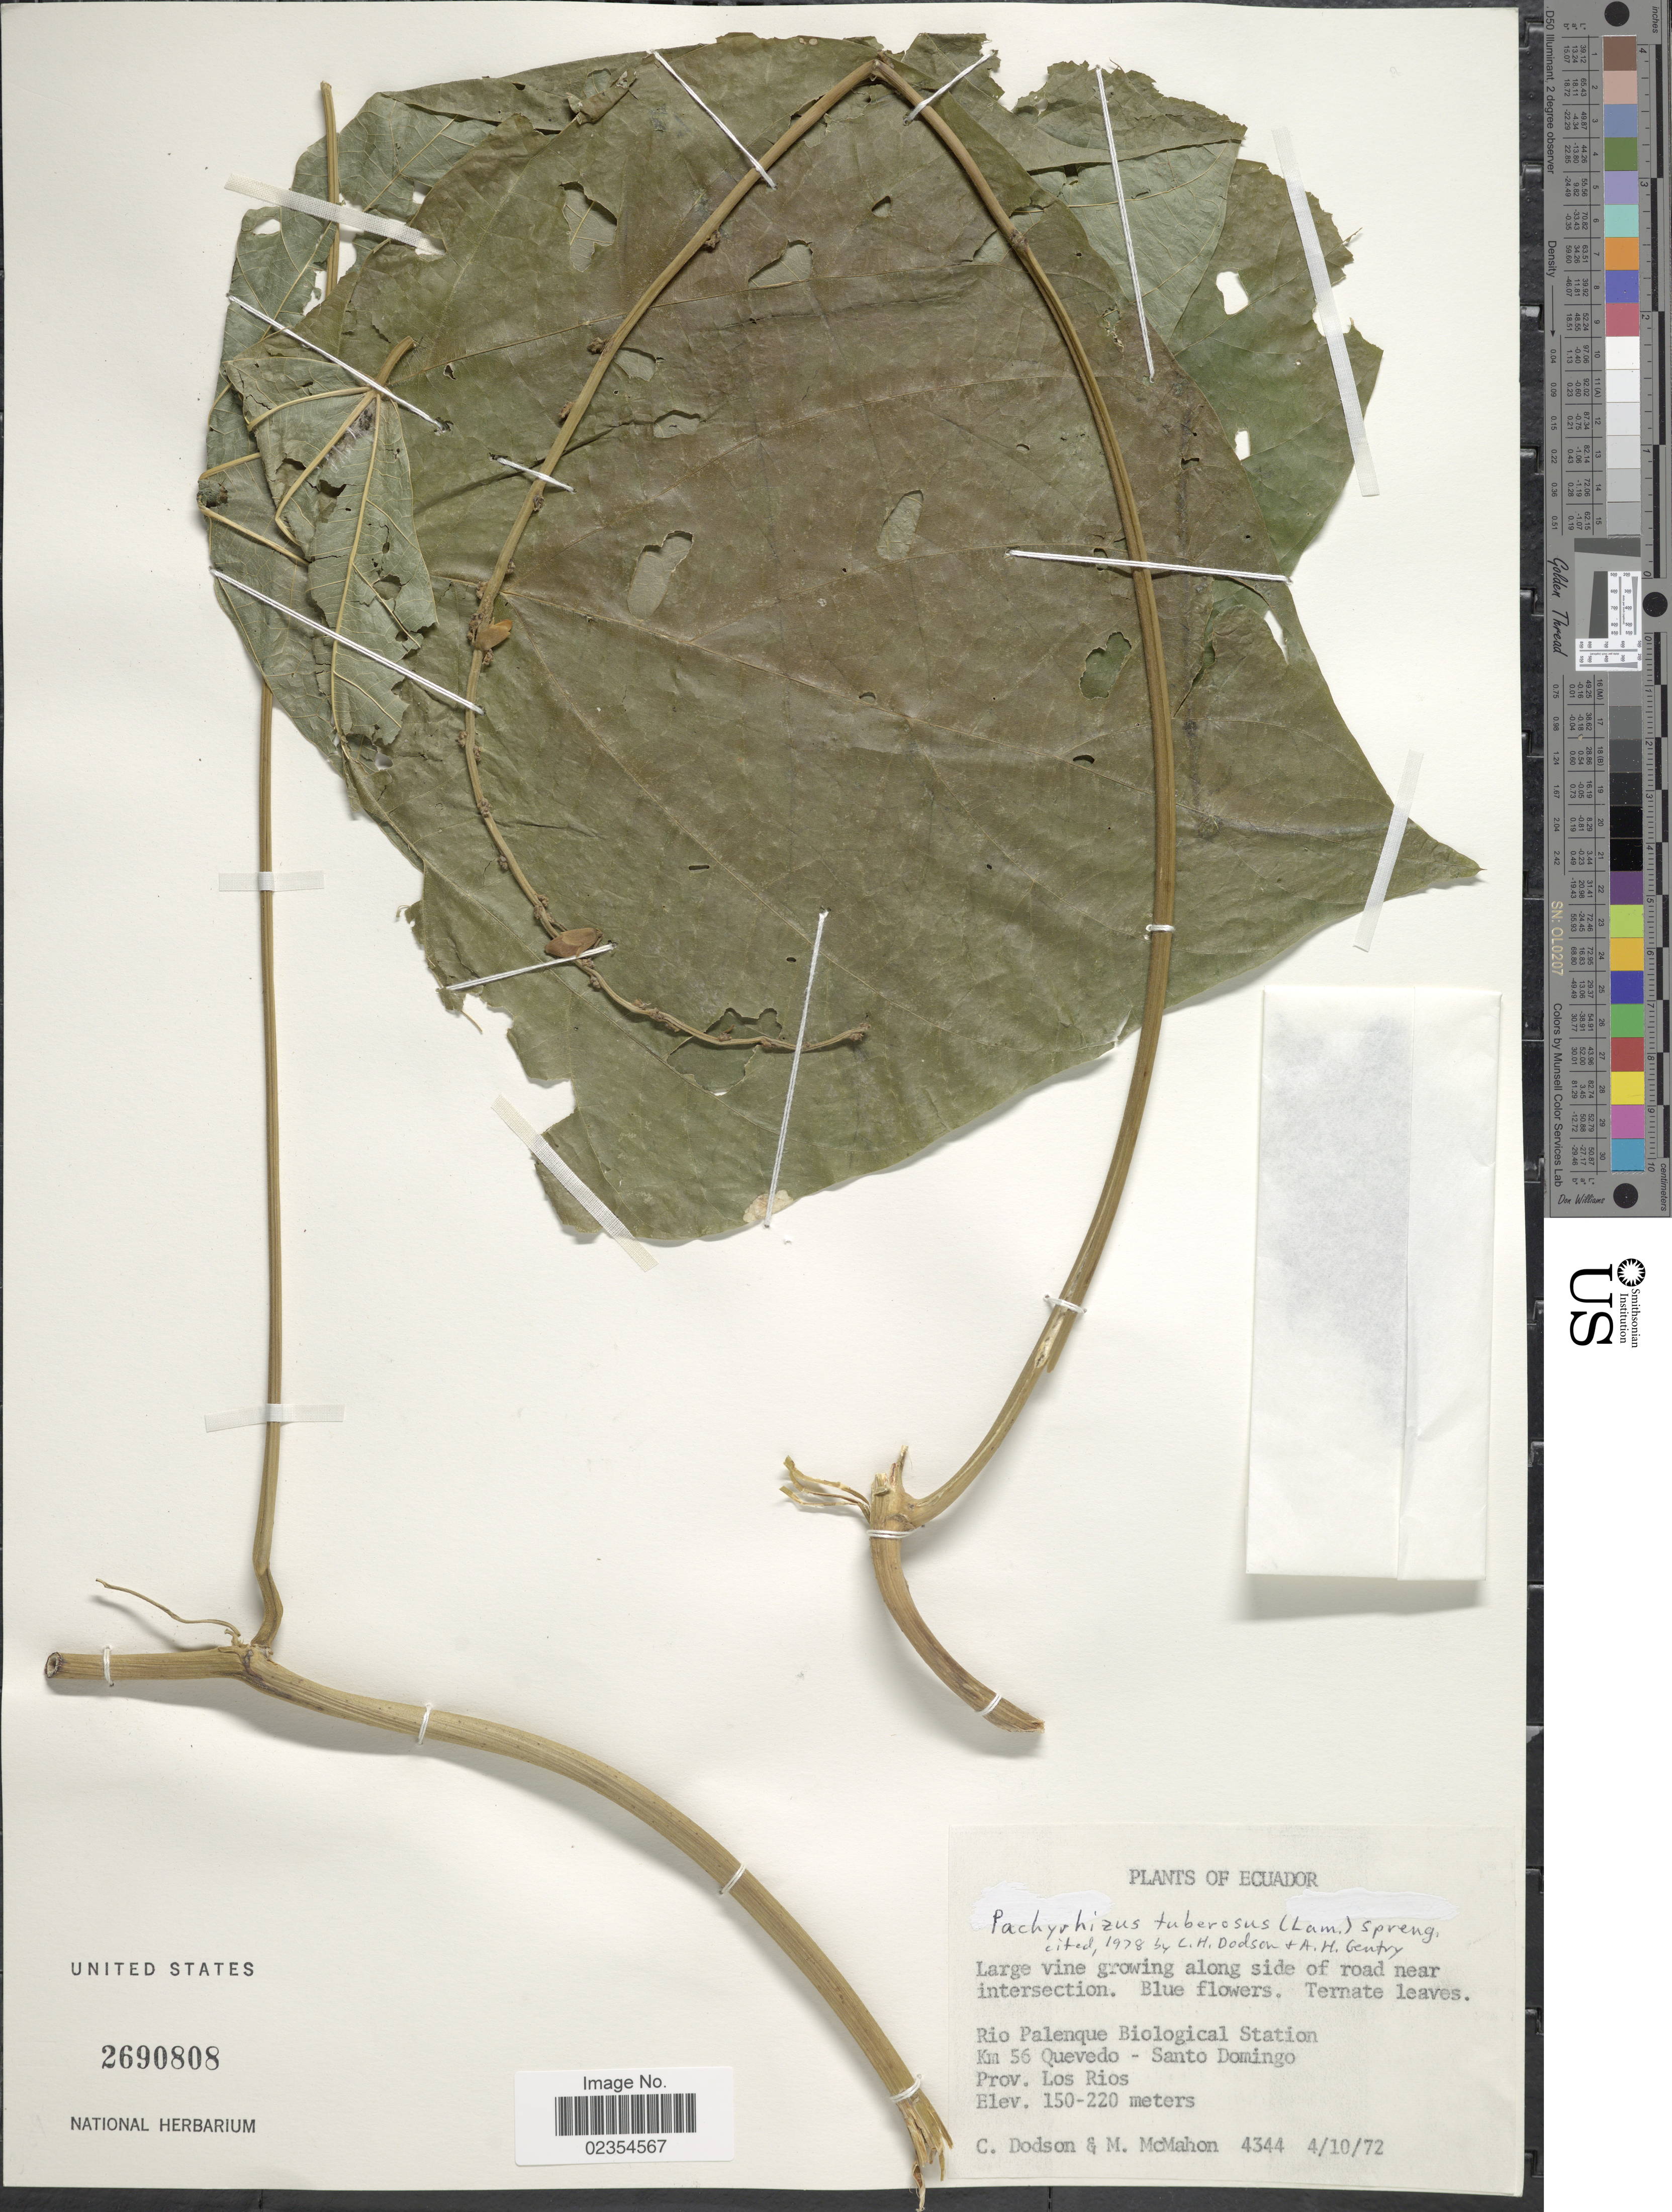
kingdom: Plantae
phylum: Tracheophyta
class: Magnoliopsida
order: Fabales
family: Fabaceae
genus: Pachyrhizus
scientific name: Pachyrhizus tuberosus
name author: (Lam.) Spreng.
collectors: C. Dodson & M. McMahon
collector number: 4344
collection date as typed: Transcribed d/m/y: 4/10/72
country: Ecuador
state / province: Los Ríos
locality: Rio Palenque Biological Station km 56 Quevedo - Santo Domingo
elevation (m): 150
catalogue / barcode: US 2690808